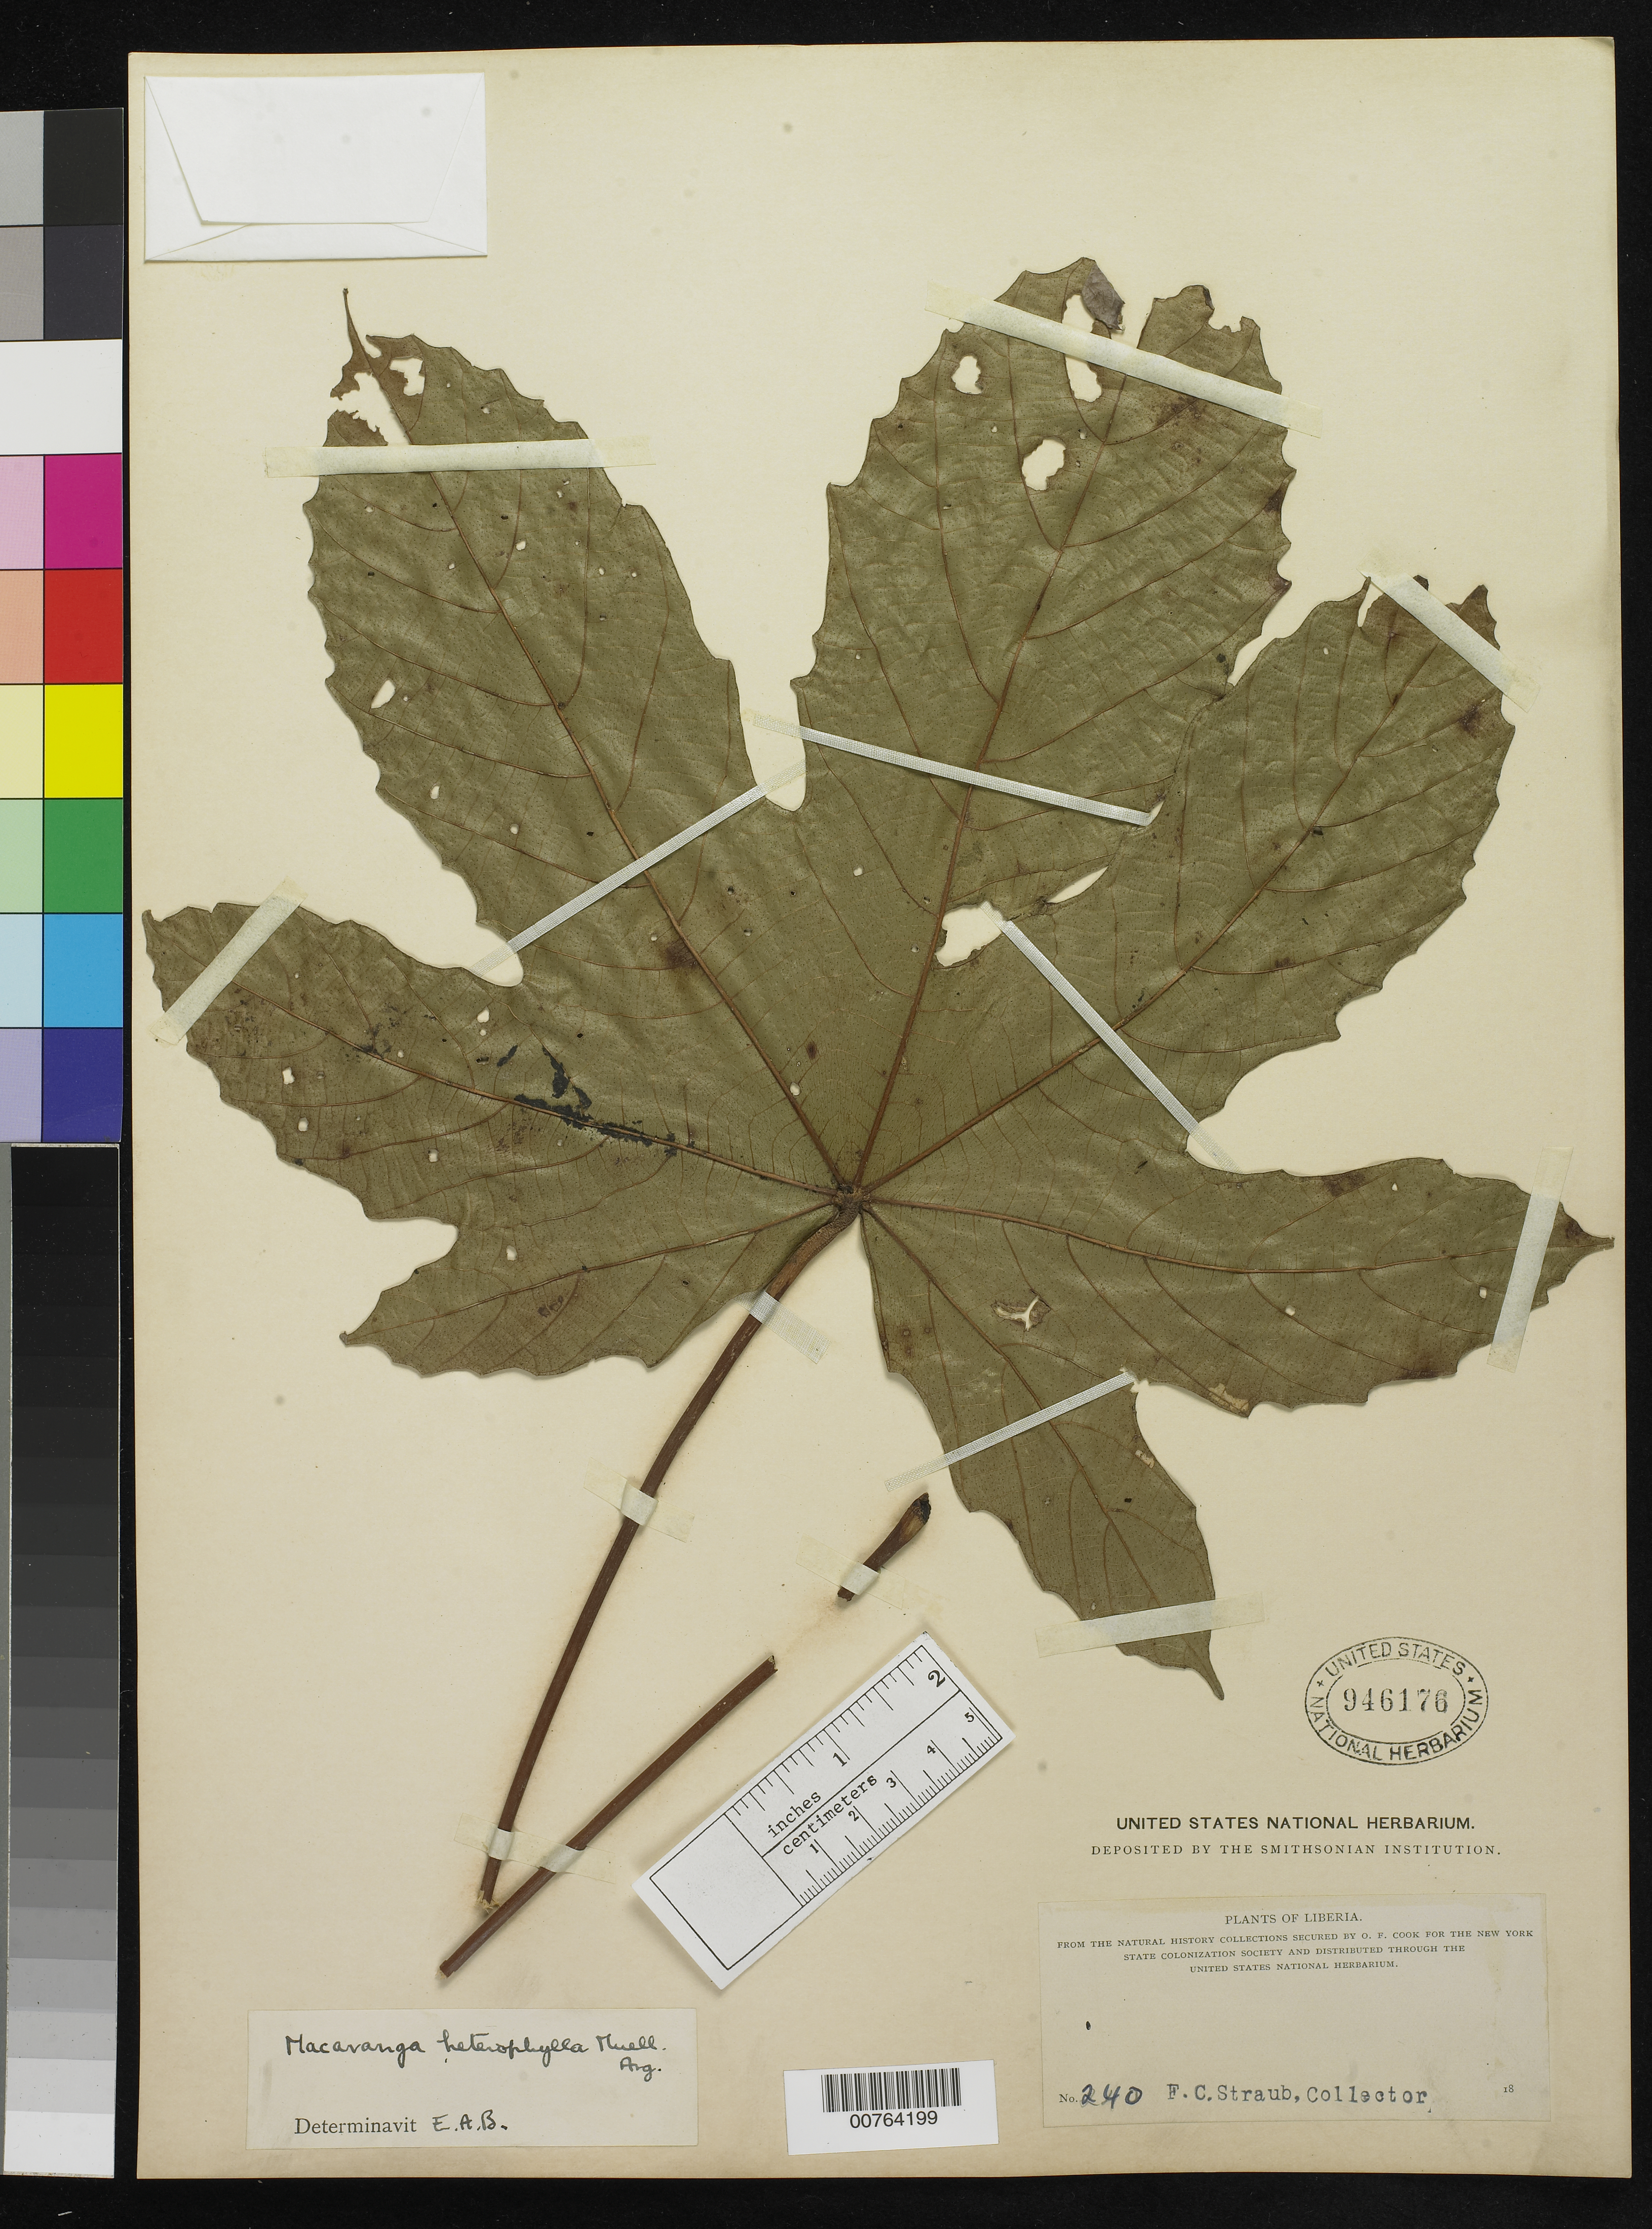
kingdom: Plantae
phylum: Tracheophyta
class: Magnoliopsida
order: Malpighiales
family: Euphorbiaceae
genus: Macaranga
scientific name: Macaranga heterophylla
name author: (Müll. Arg.) Müll. Arg.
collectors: F. Straub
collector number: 240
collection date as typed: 18--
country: Liberia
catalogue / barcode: US 946176